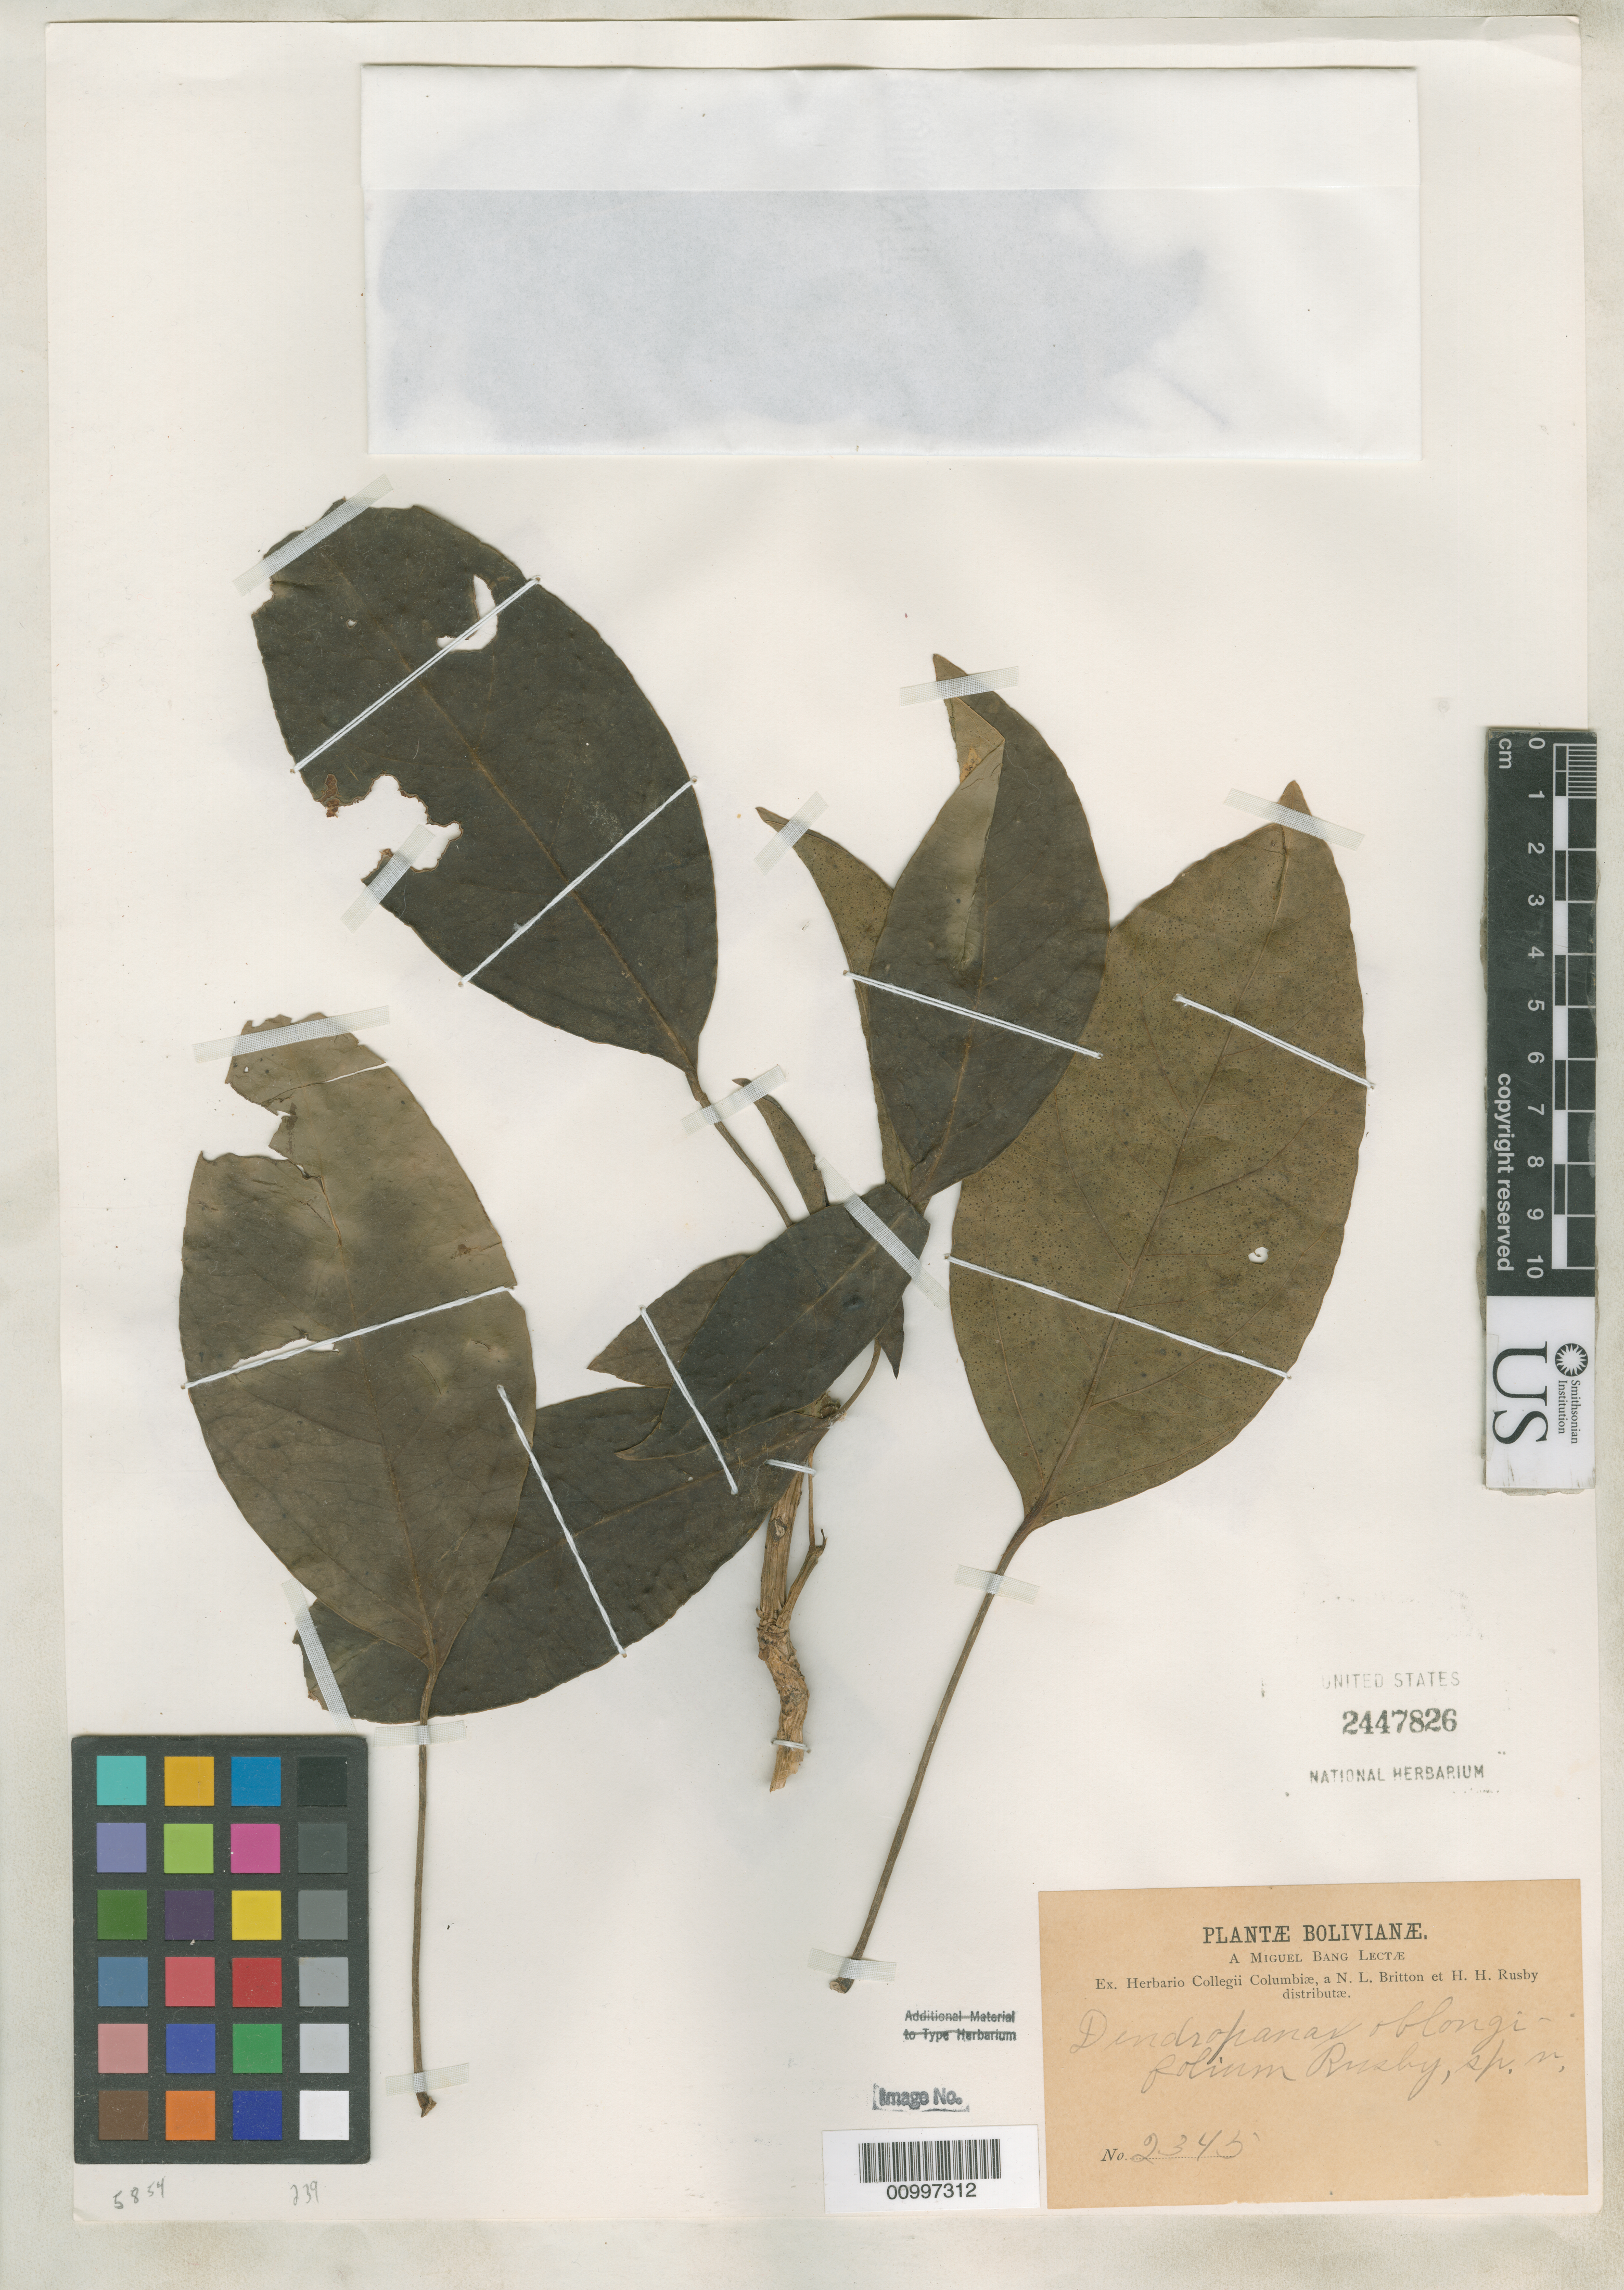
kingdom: Plantae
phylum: Tracheophyta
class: Magnoliopsida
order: Apiales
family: Araliaceae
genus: Dendropanax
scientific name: Dendropanax oblongifolius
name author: Rusby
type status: Isotype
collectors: M. Bang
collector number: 2345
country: Bolivia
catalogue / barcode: US 2447826